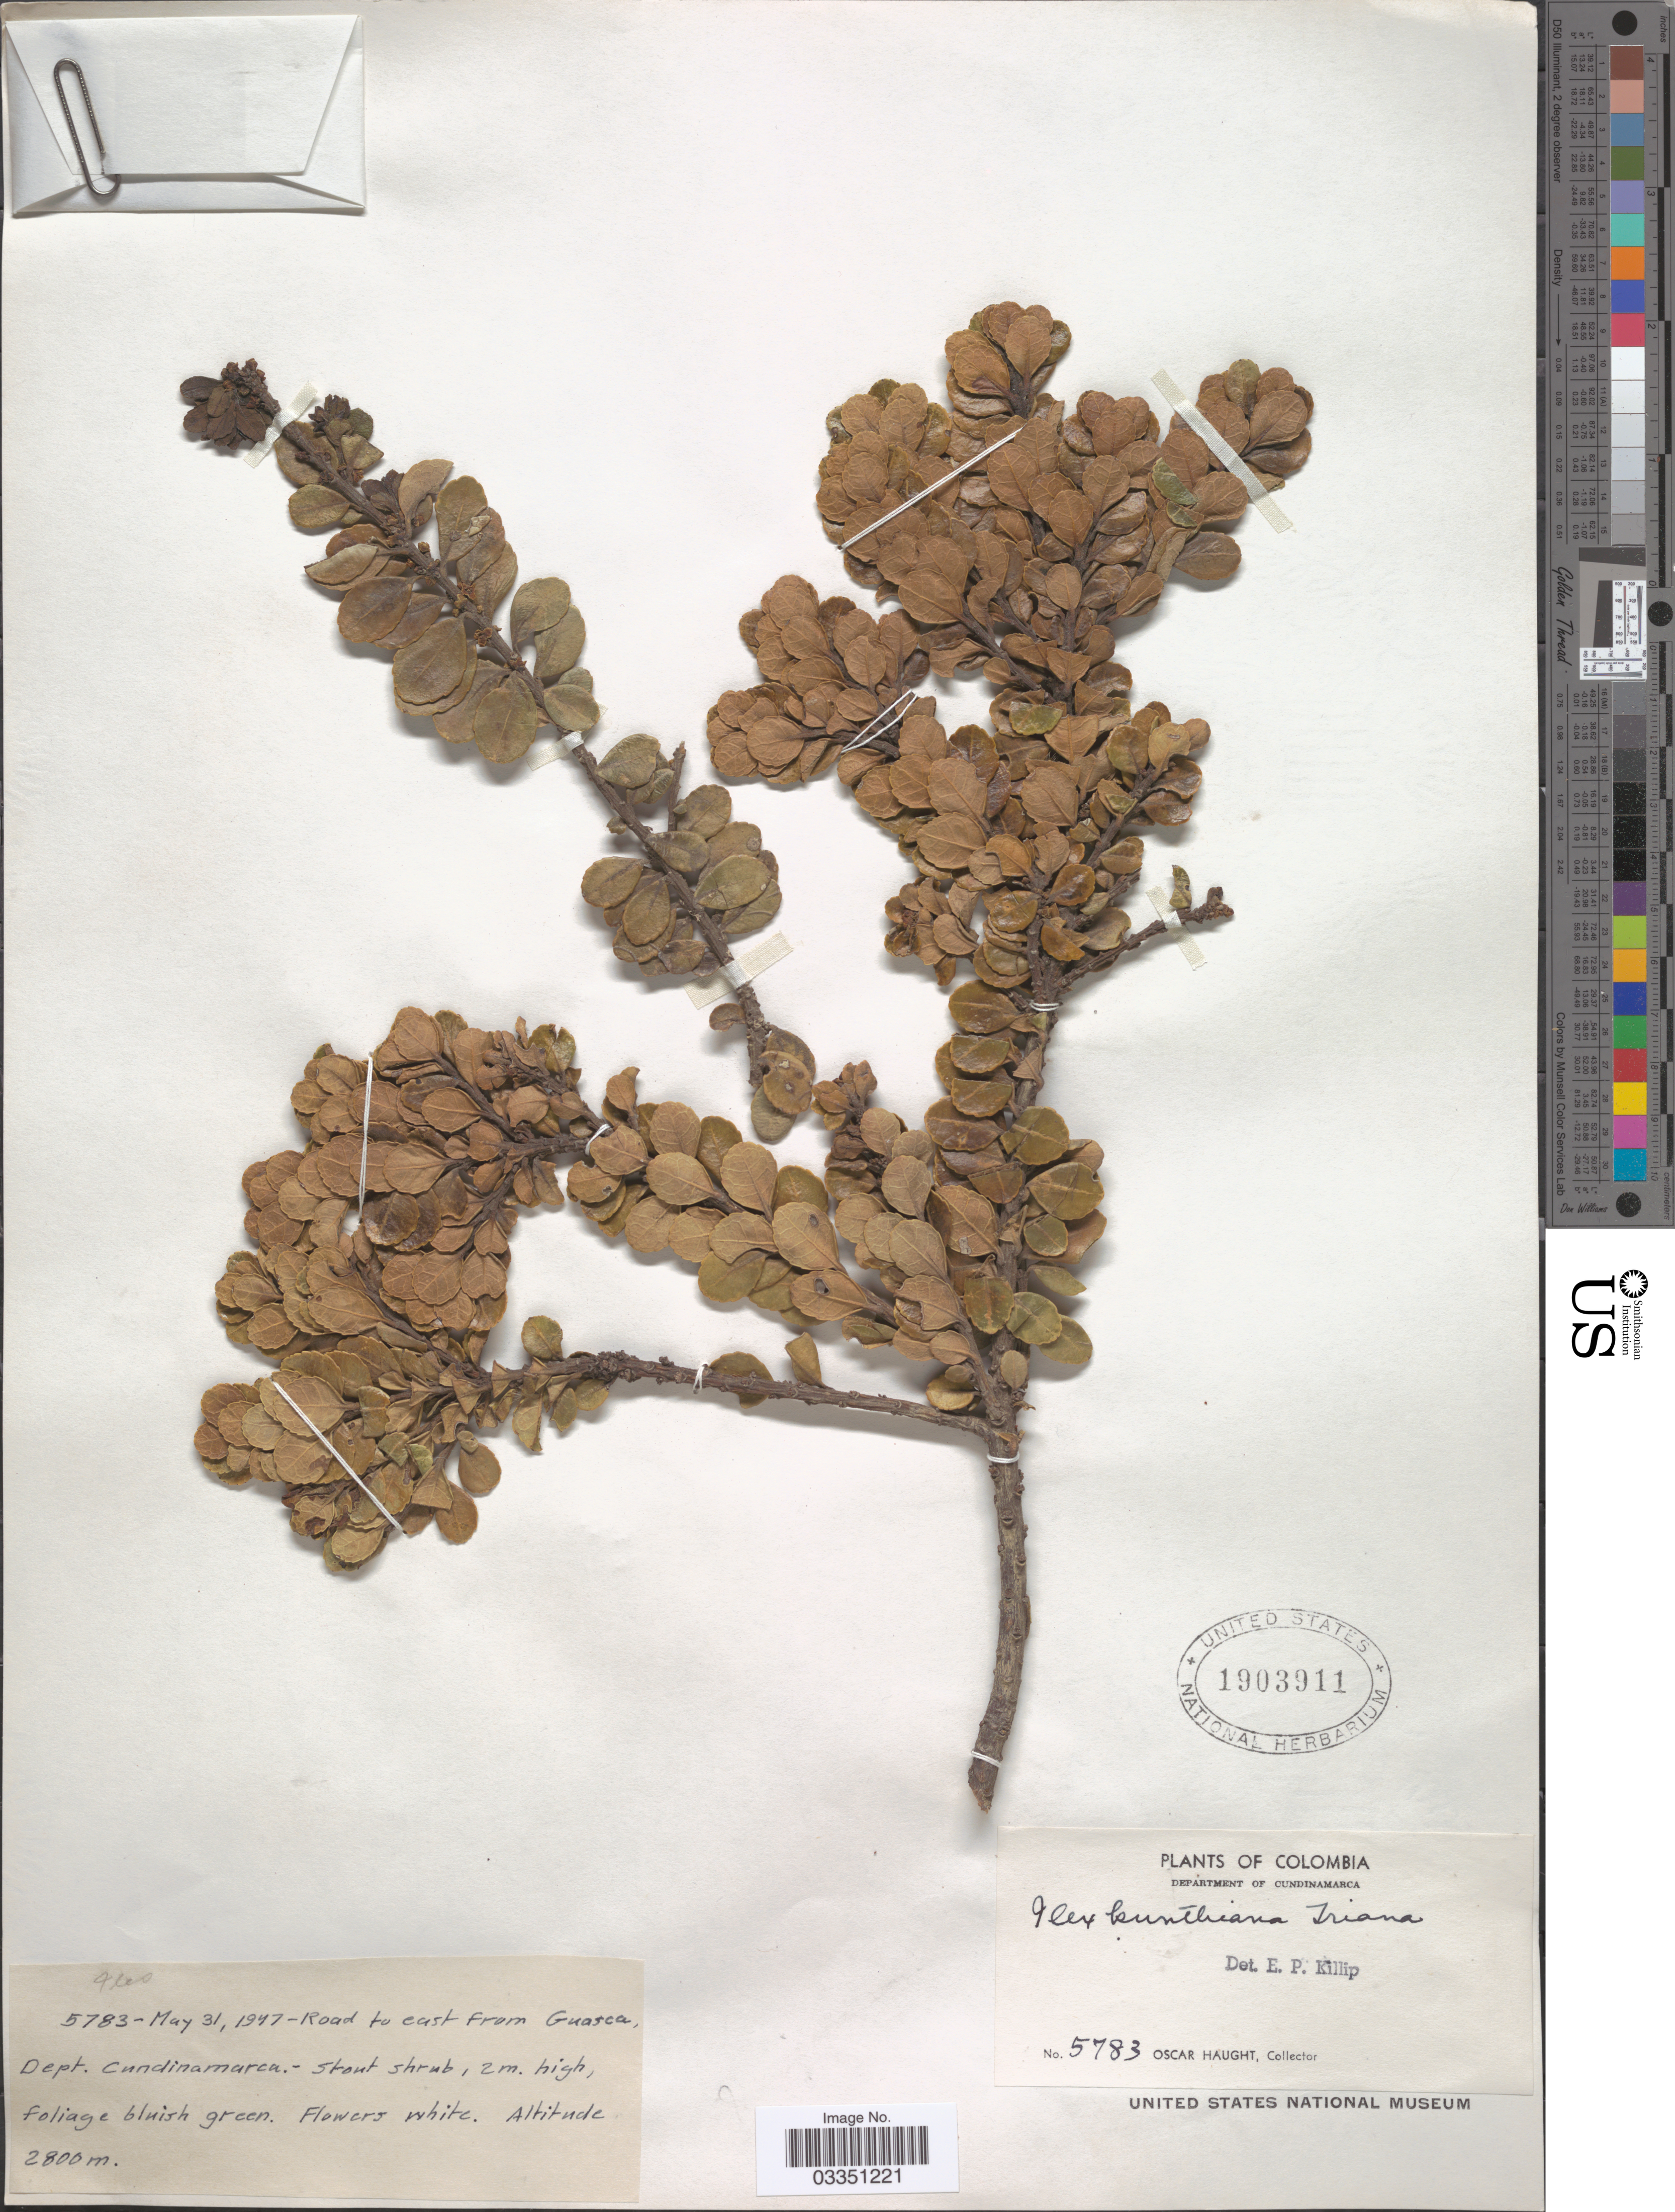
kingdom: Plantae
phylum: Tracheophyta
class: Magnoliopsida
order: Aquifoliales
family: Aquifoliaceae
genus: Ilex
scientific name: Ilex kunthiana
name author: Triana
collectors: O. L. Haught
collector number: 5783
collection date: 1947-05-31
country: Colombia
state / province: Cundinamarca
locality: Department of Cundinamarca. Road to east from Guasca.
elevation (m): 2800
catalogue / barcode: US 1903911